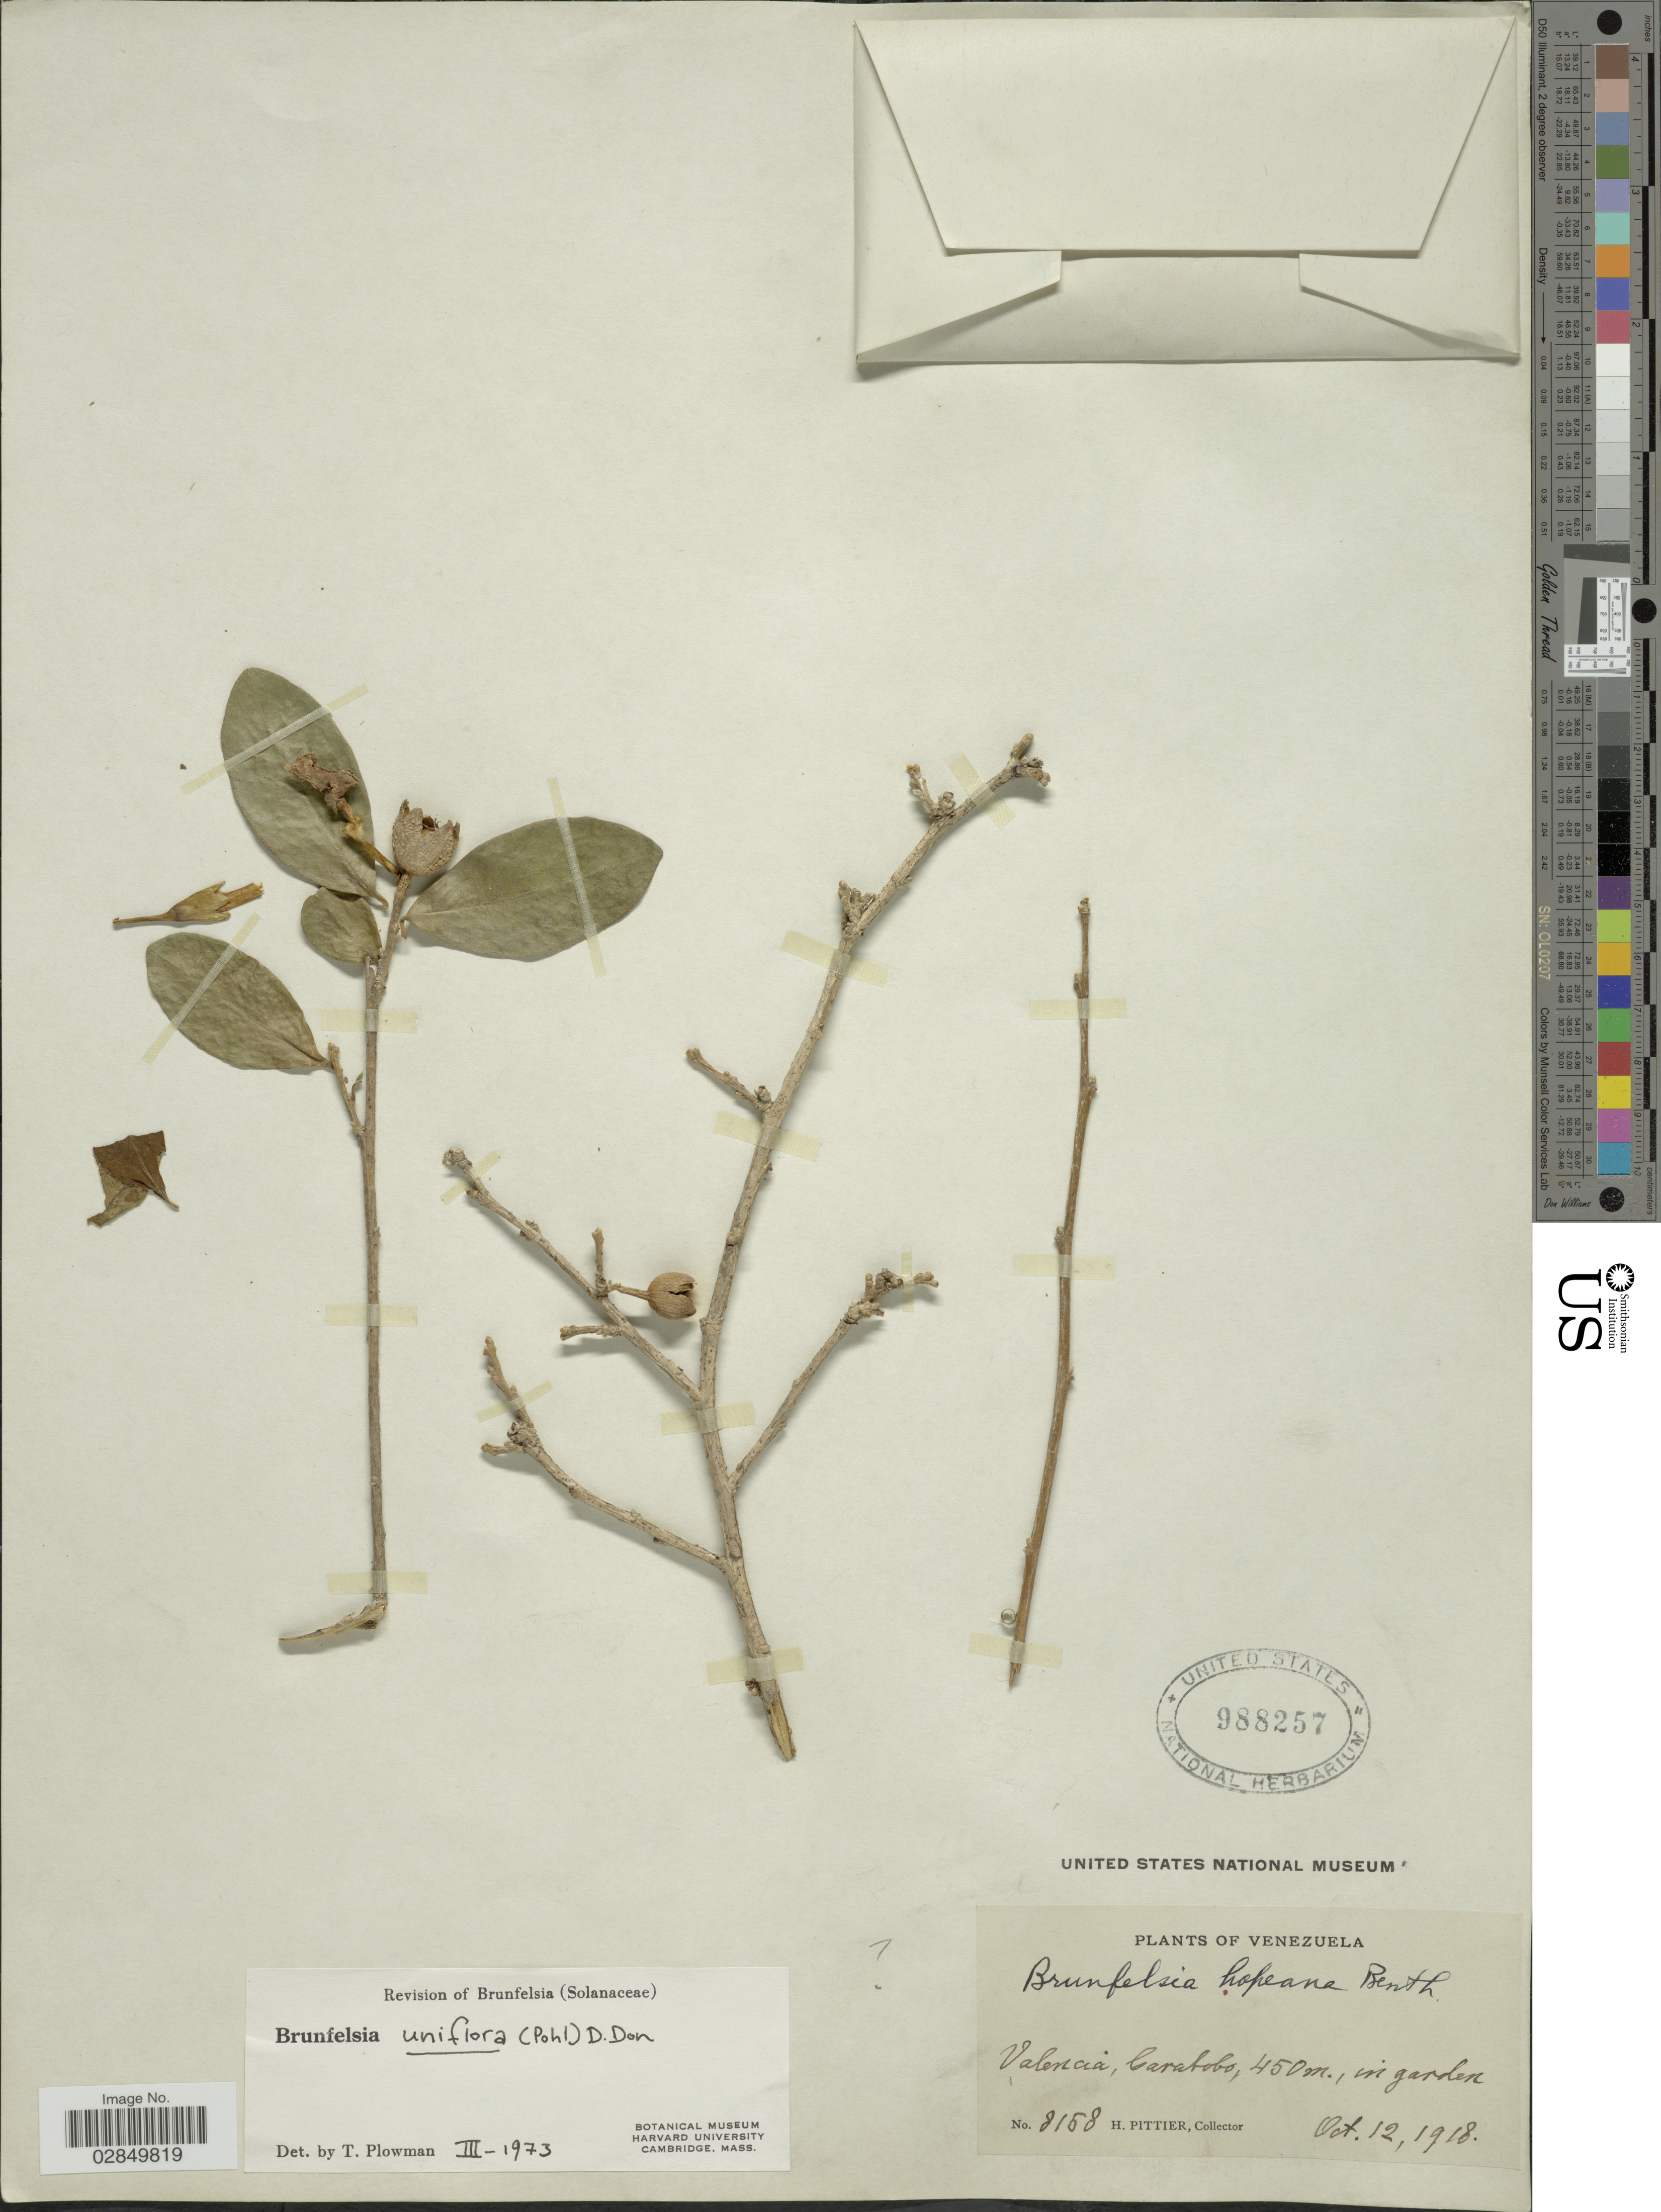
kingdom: Plantae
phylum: Tracheophyta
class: Magnoliopsida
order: Solanales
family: Solanaceae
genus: Brunfelsia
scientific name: Brunfelsia uniflora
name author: (Pohl) D. Don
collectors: H. F. Pittier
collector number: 8158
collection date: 1918-10-12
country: Venezuela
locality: Valencia, Caratobo, in garden.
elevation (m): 450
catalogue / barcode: US 988257